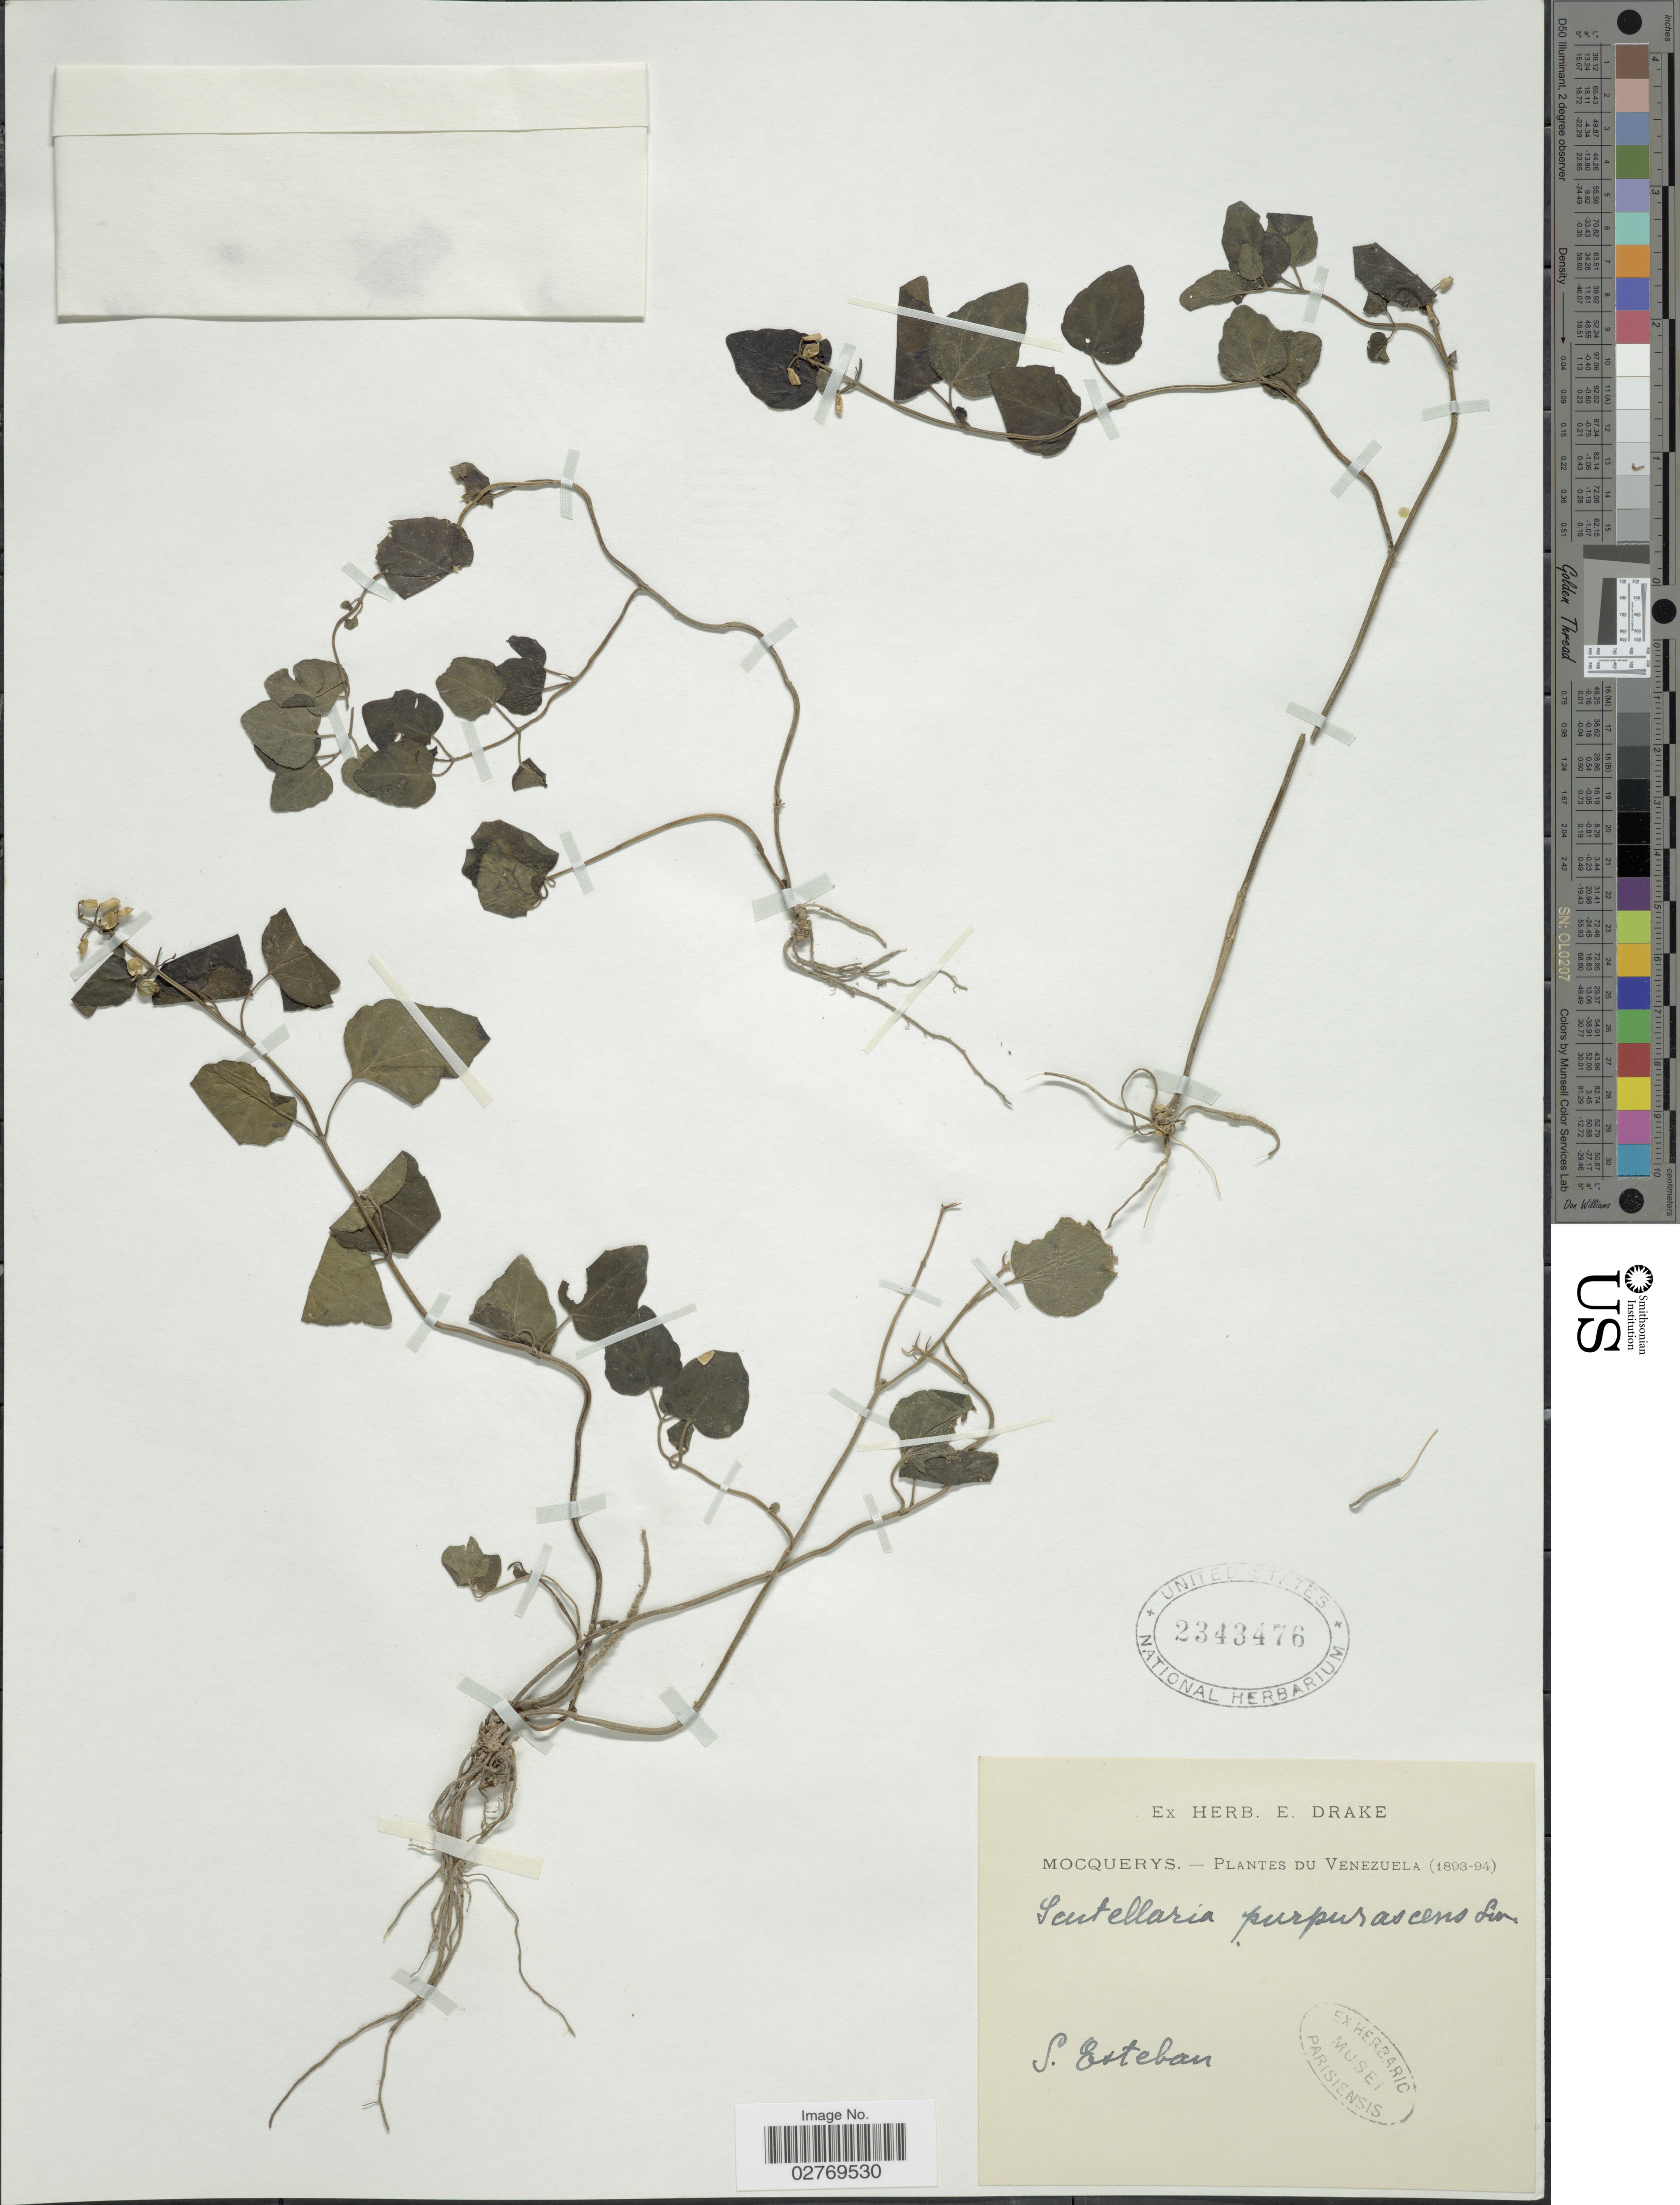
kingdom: Plantae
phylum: Tracheophyta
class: Magnoliopsida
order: Lamiales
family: Lamiaceae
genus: Scutellaria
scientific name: Scutellaria purpurascens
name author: Sw.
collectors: A. Mocquerys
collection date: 1893/1894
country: Venezuela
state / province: Carabobo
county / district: Puerto Cabello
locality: San Esteban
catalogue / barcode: US 2343476